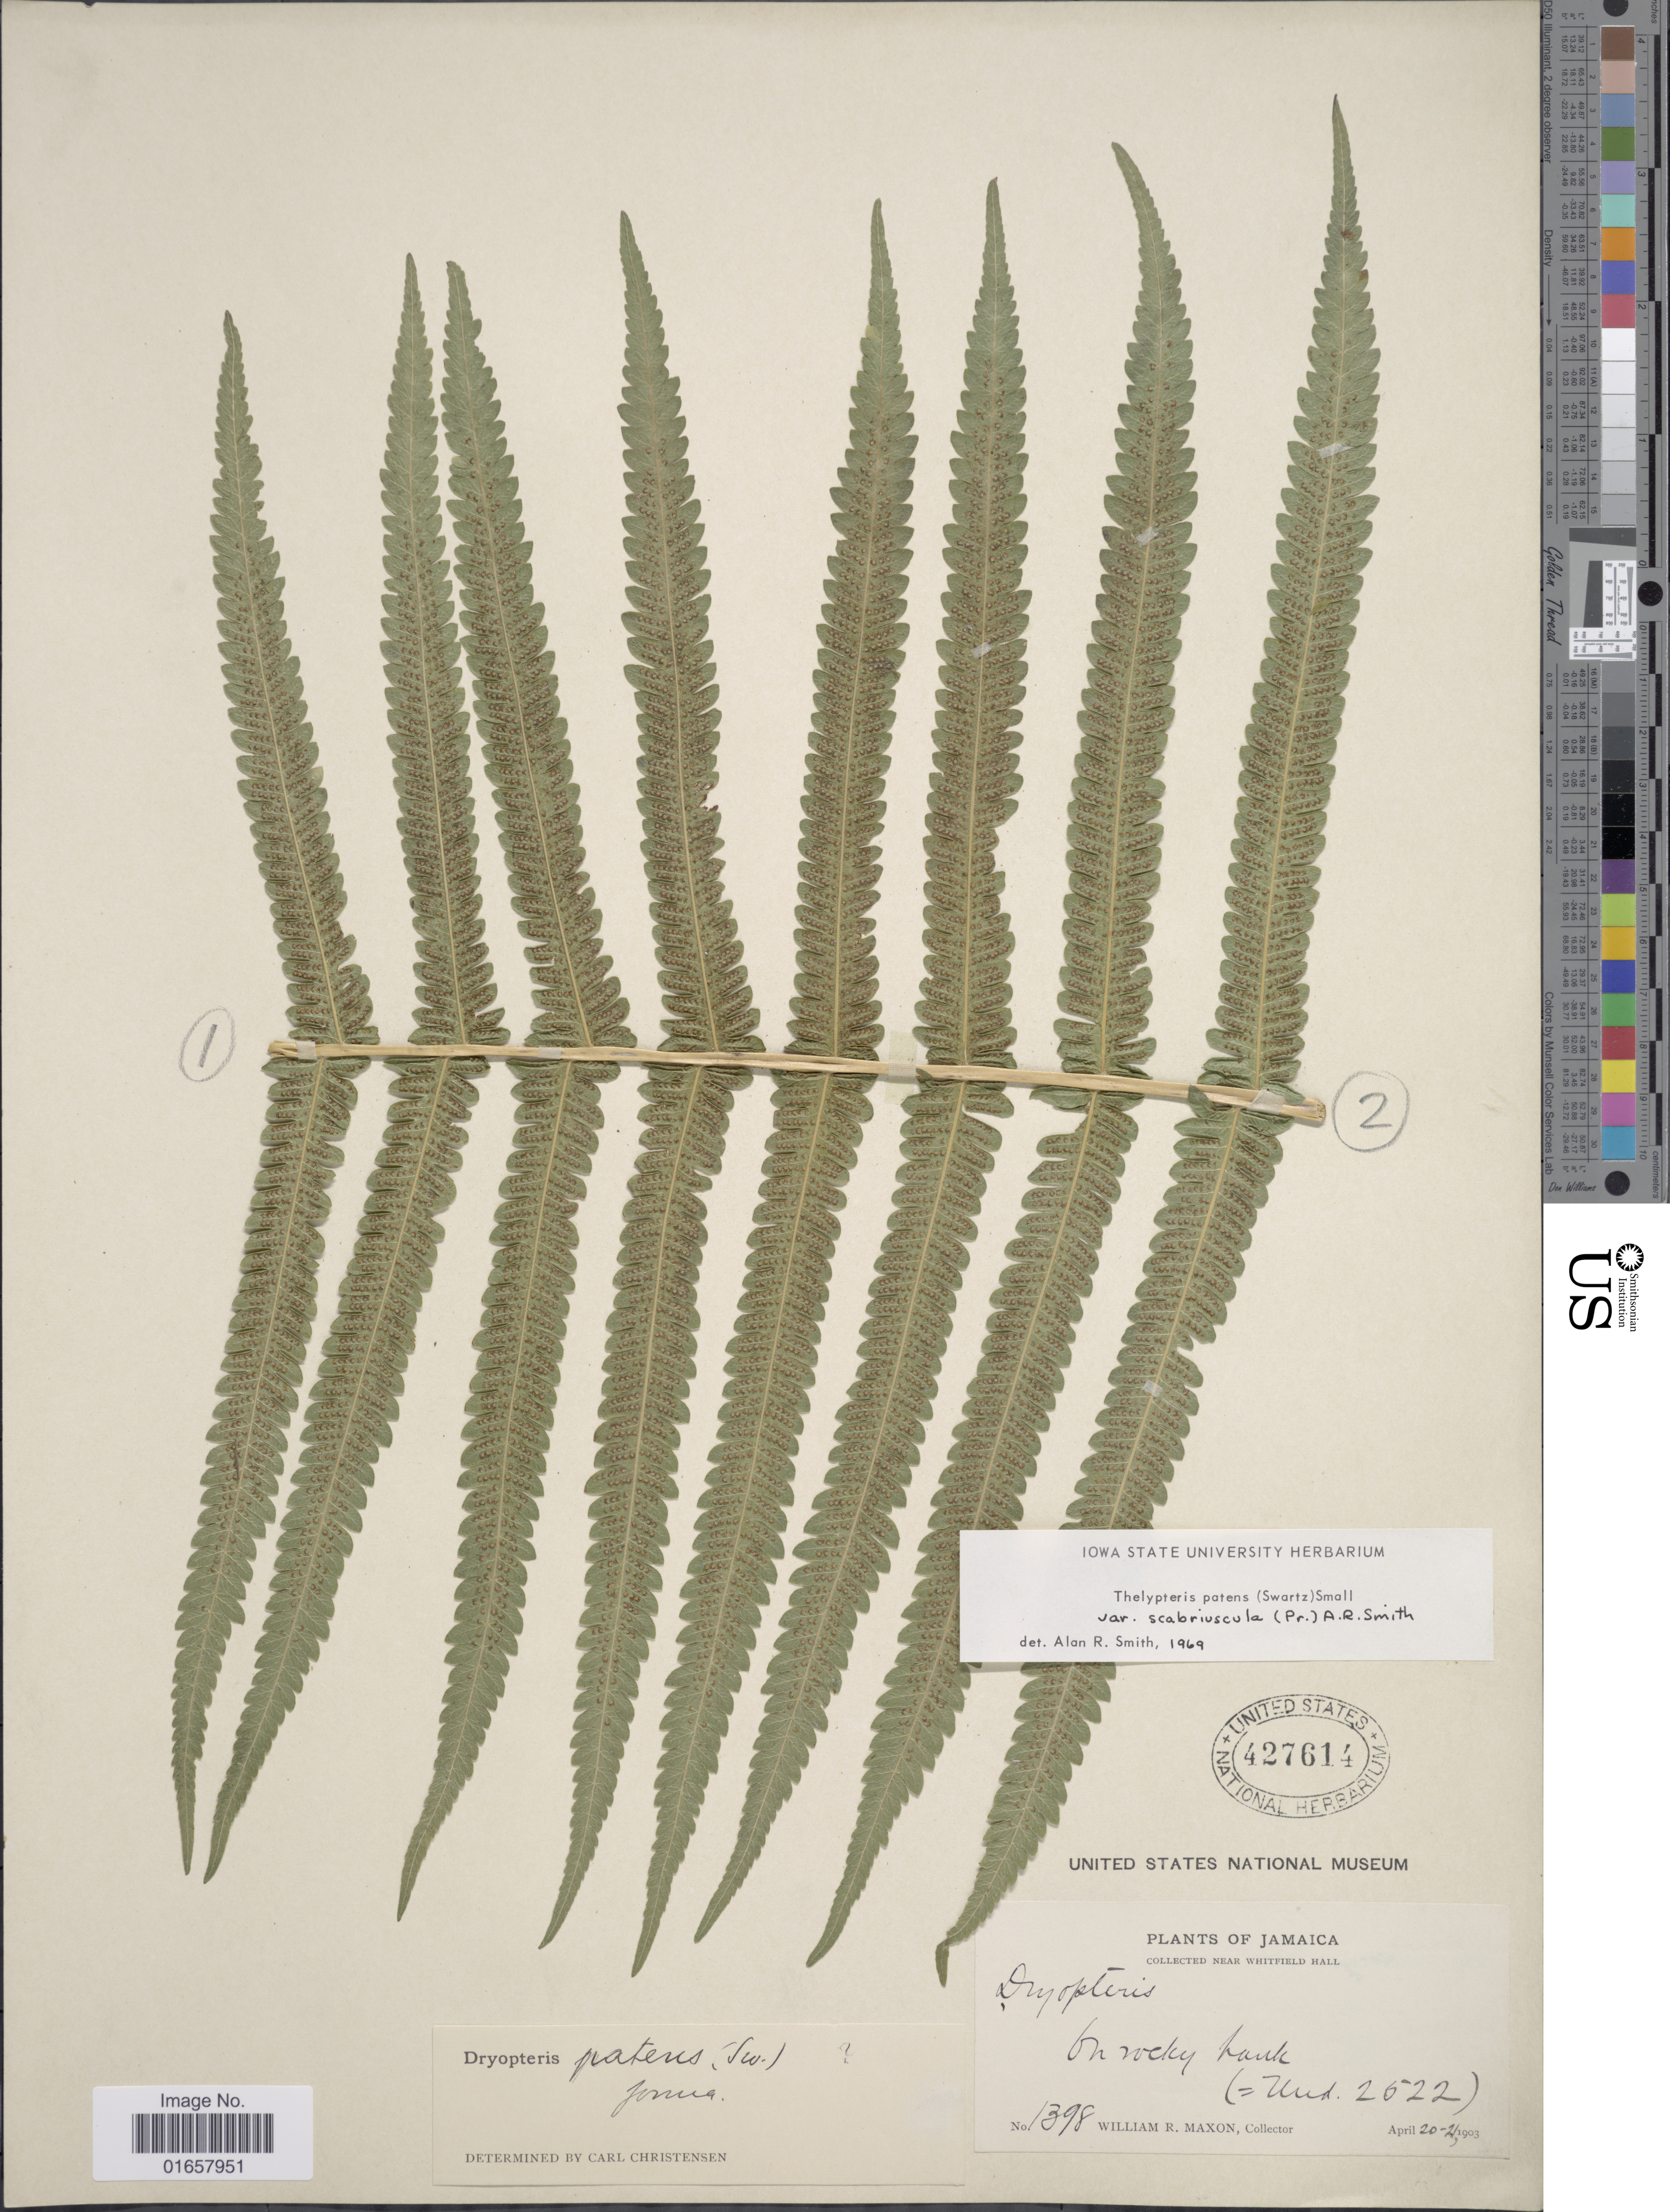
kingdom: Plantae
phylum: Tracheophyta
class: Polypodiopsida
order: Polypodiales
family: Thelypteridaceae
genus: Christella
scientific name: Christella patens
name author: (Sw.) Holttum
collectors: W. R. Maxon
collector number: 1398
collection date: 1903-04-20/1903-04-21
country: Jamaica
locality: Jamaica, near Whitfield Hall.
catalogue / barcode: US 427614